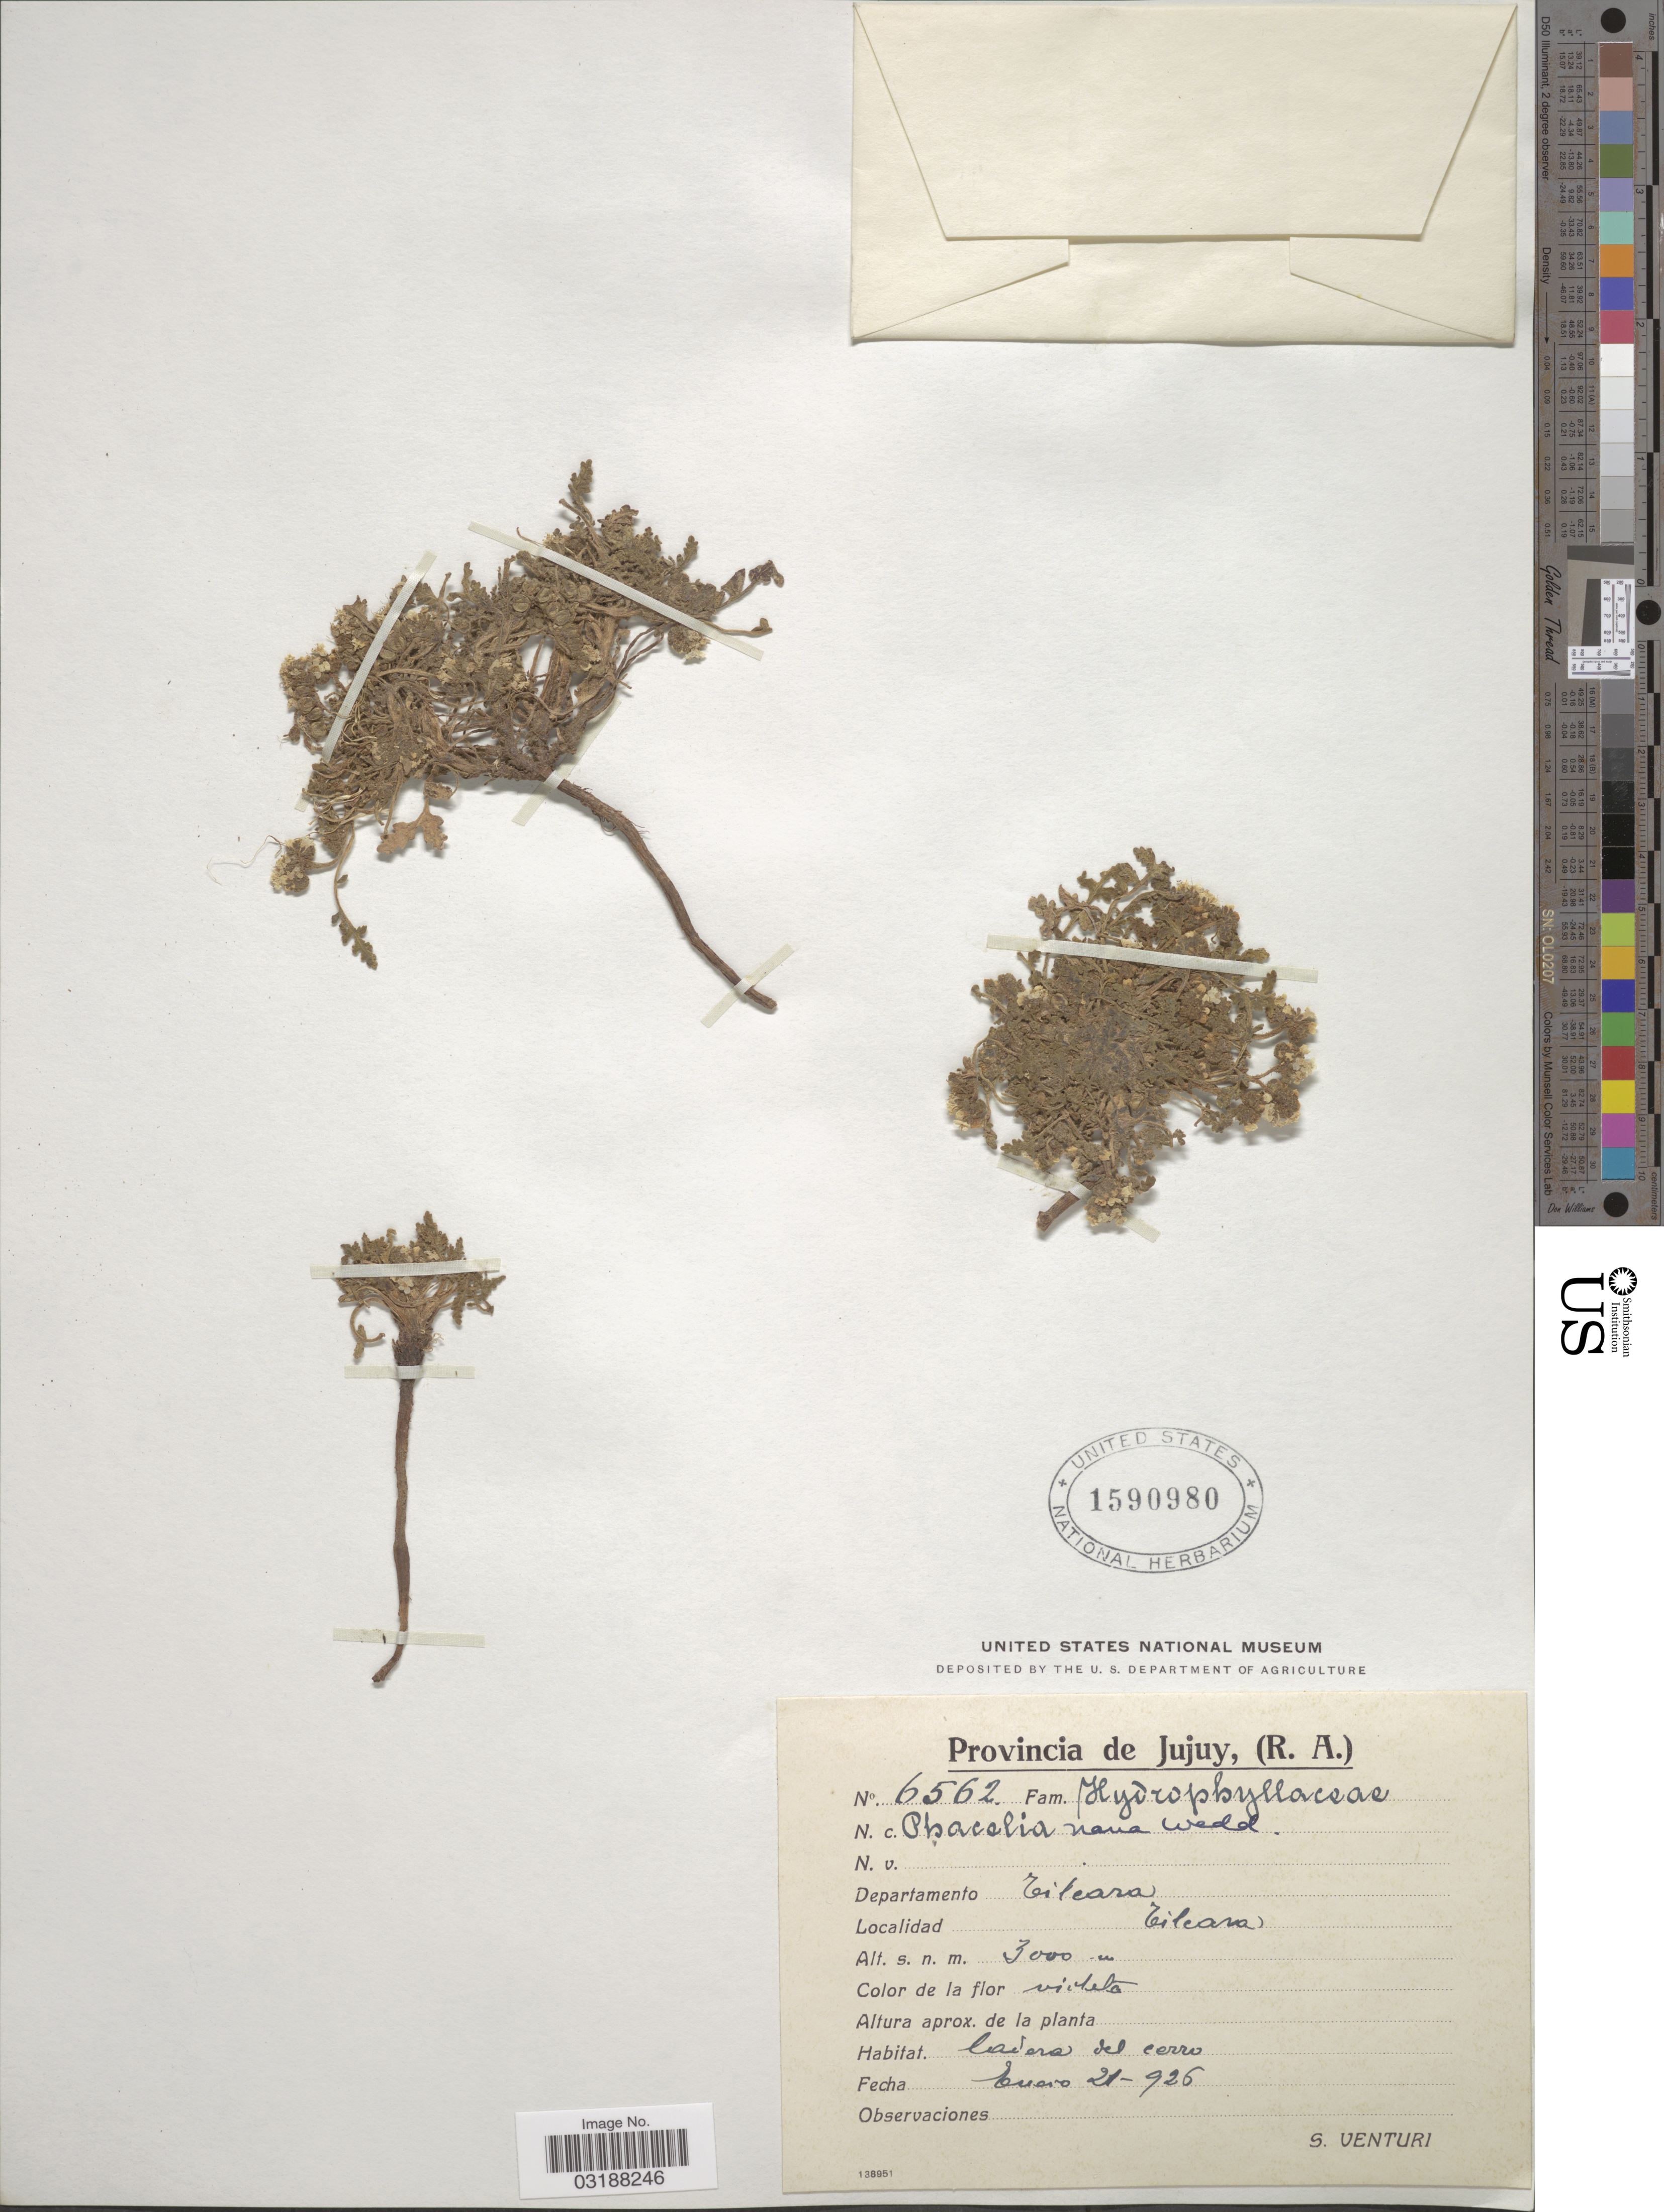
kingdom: Plantae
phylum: Tracheophyta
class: Magnoliopsida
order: Boraginales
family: Hydrophyllaceae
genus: Phacelia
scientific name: Phacelia nana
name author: Wedd.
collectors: S. Venturi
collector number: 6562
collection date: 1926-01-21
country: Argentina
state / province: Jujuy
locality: Provincia de Jujuy, (R.A.) Departamento Tilcara, Tilcara.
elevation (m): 3000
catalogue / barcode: US 1590980